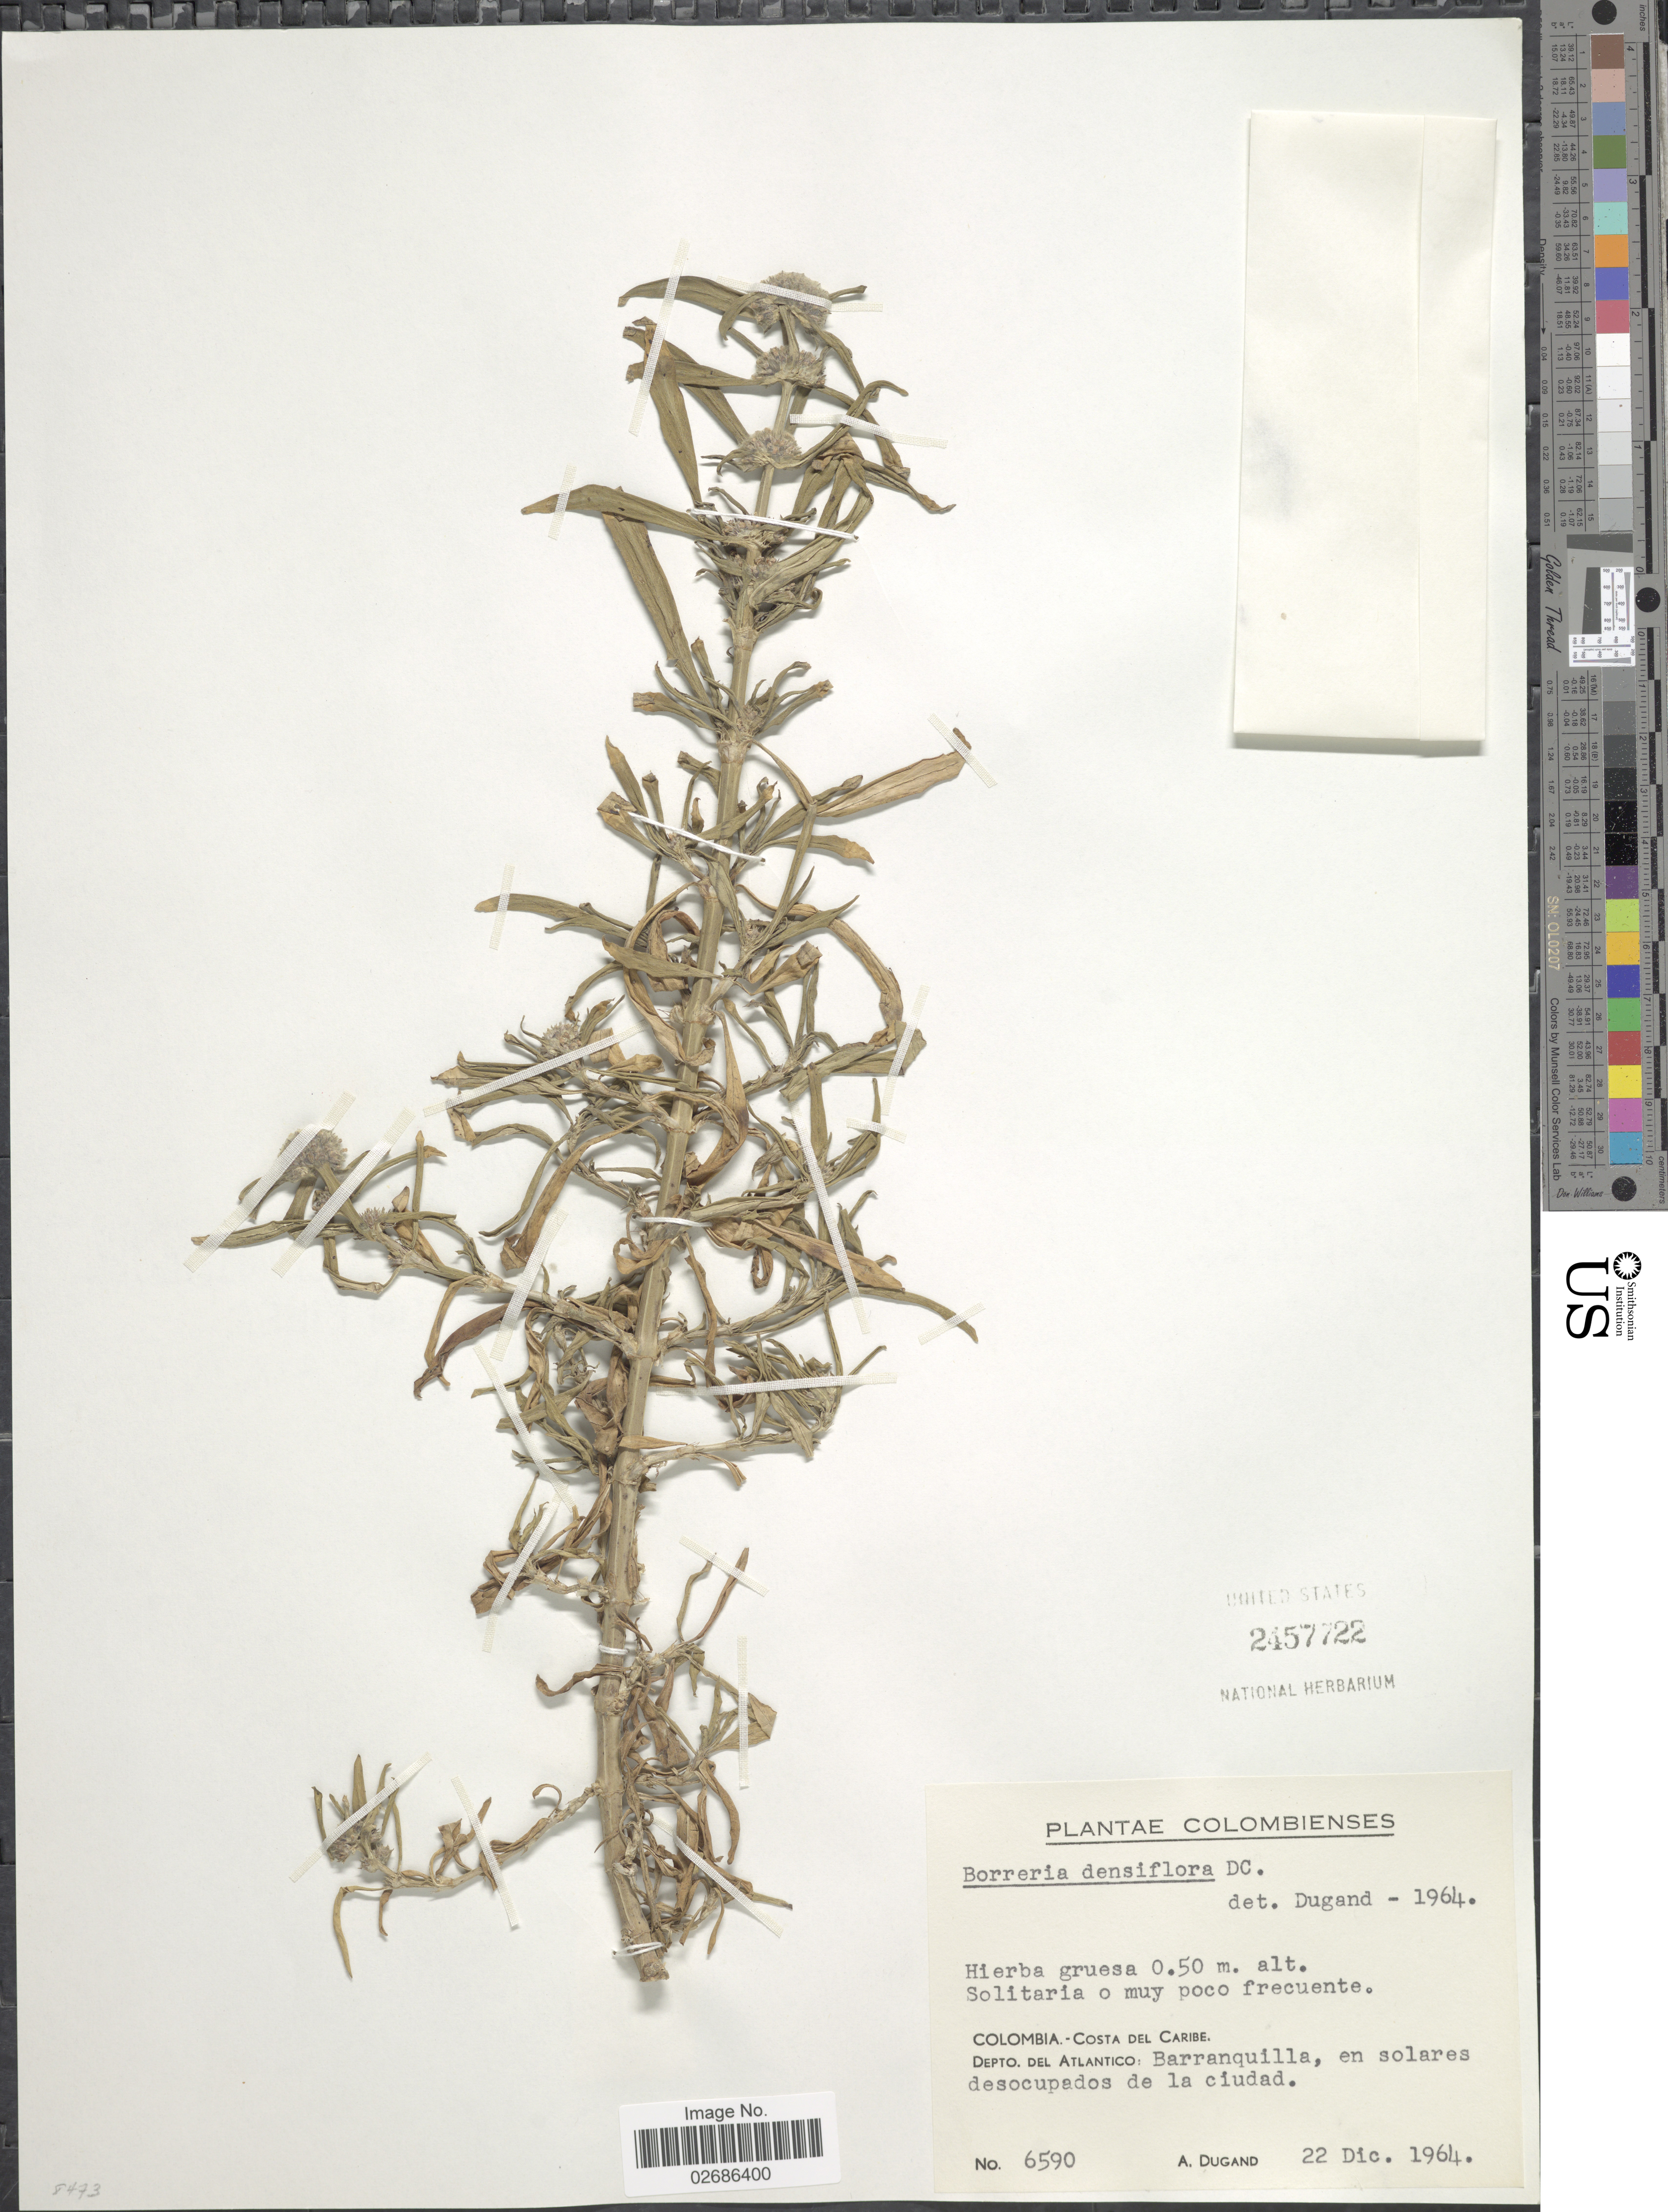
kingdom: Plantae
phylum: Tracheophyta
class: Magnoliopsida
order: Gentianales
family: Rubiaceae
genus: Borreria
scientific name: Borreria densiflora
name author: DC.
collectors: A. Dugand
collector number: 6590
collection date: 1964-12-22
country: Colombia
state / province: Atlántico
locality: Costa del Caribe, Depto del Atlantico: Barranquilla, en solares desocupados de la ciudad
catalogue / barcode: US 2457722